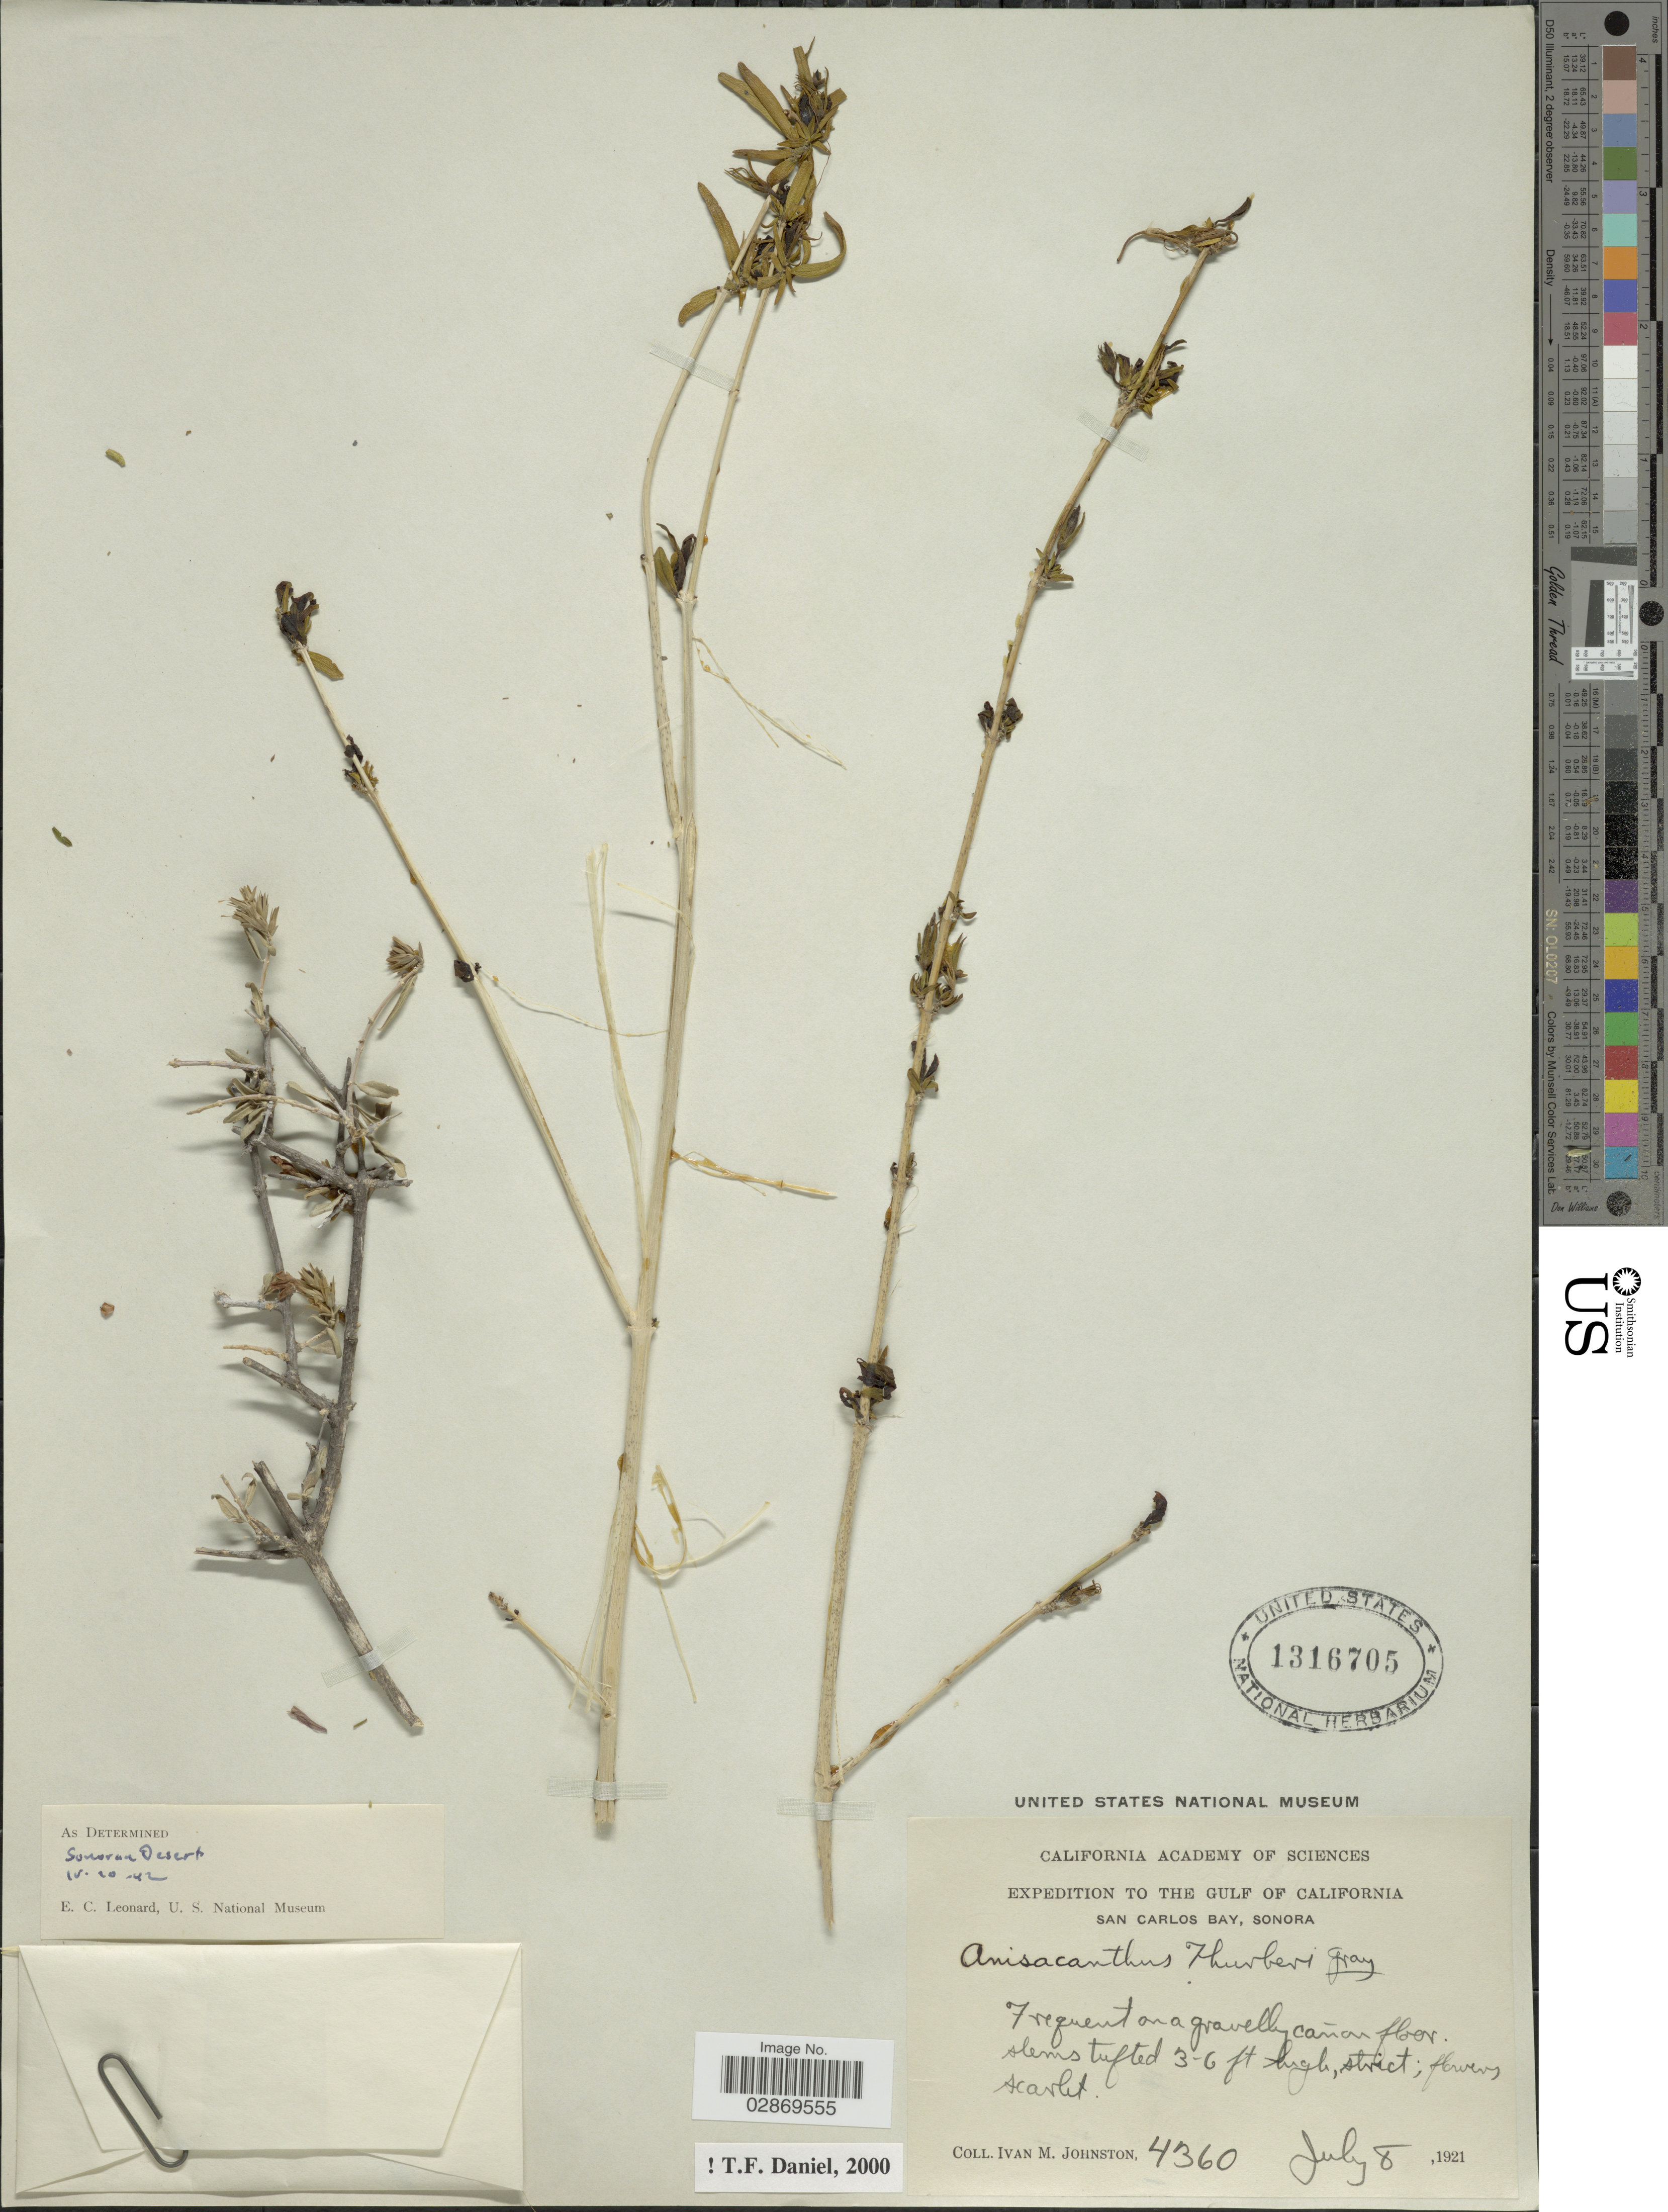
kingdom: Plantae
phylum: Tracheophyta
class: Magnoliopsida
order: Lamiales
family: Acanthaceae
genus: Anisacanthus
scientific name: Anisacanthus thurberi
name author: (Torr.) A. Gray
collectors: I.M. Johnston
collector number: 4360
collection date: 1921-07-08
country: Mexico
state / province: Sonora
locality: The Gulf of California, San Carlos Bay, Frequent on a gravelly cañon floor.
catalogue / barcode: US 1316705